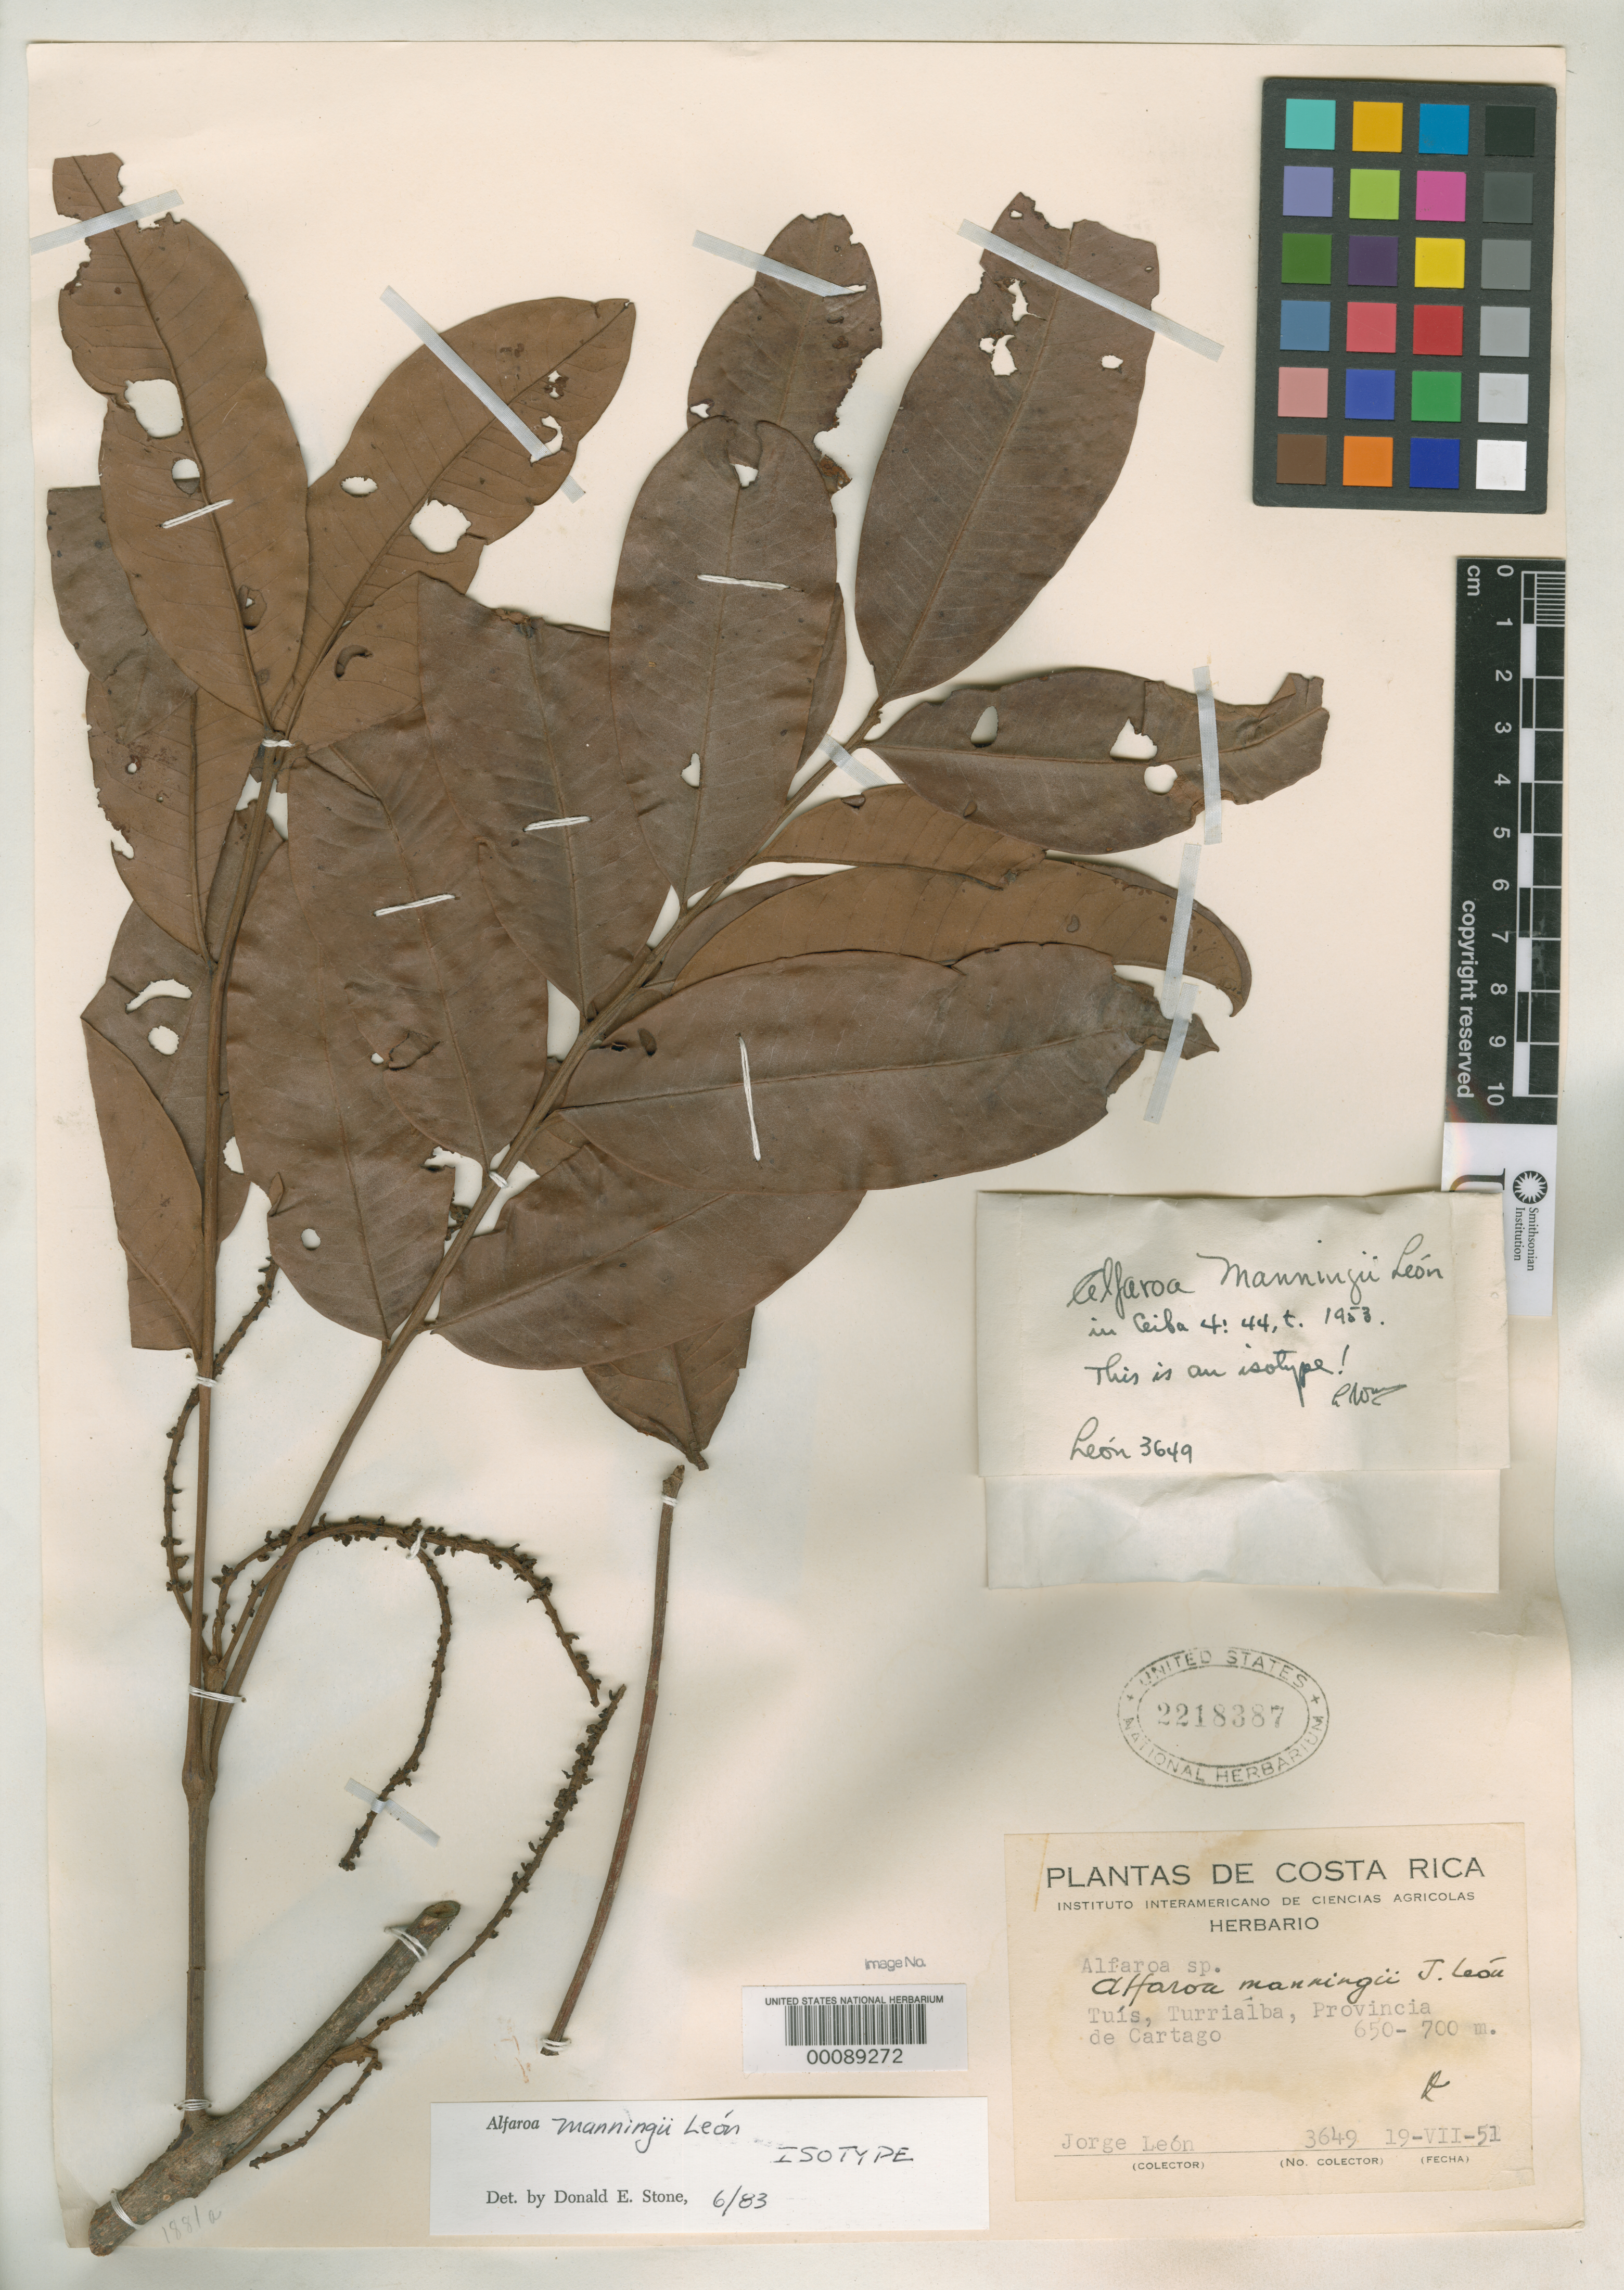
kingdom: Plantae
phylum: Tracheophyta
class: Magnoliopsida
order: Fagales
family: Juglandaceae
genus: Alfaroa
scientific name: Alfaroa manningii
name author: J. León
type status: Isotype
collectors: J. León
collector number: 3649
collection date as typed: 19 Jul 1951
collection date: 1951-07-19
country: Costa Rica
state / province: Cartago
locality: Platanillo de Turrialba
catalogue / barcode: US 2218387